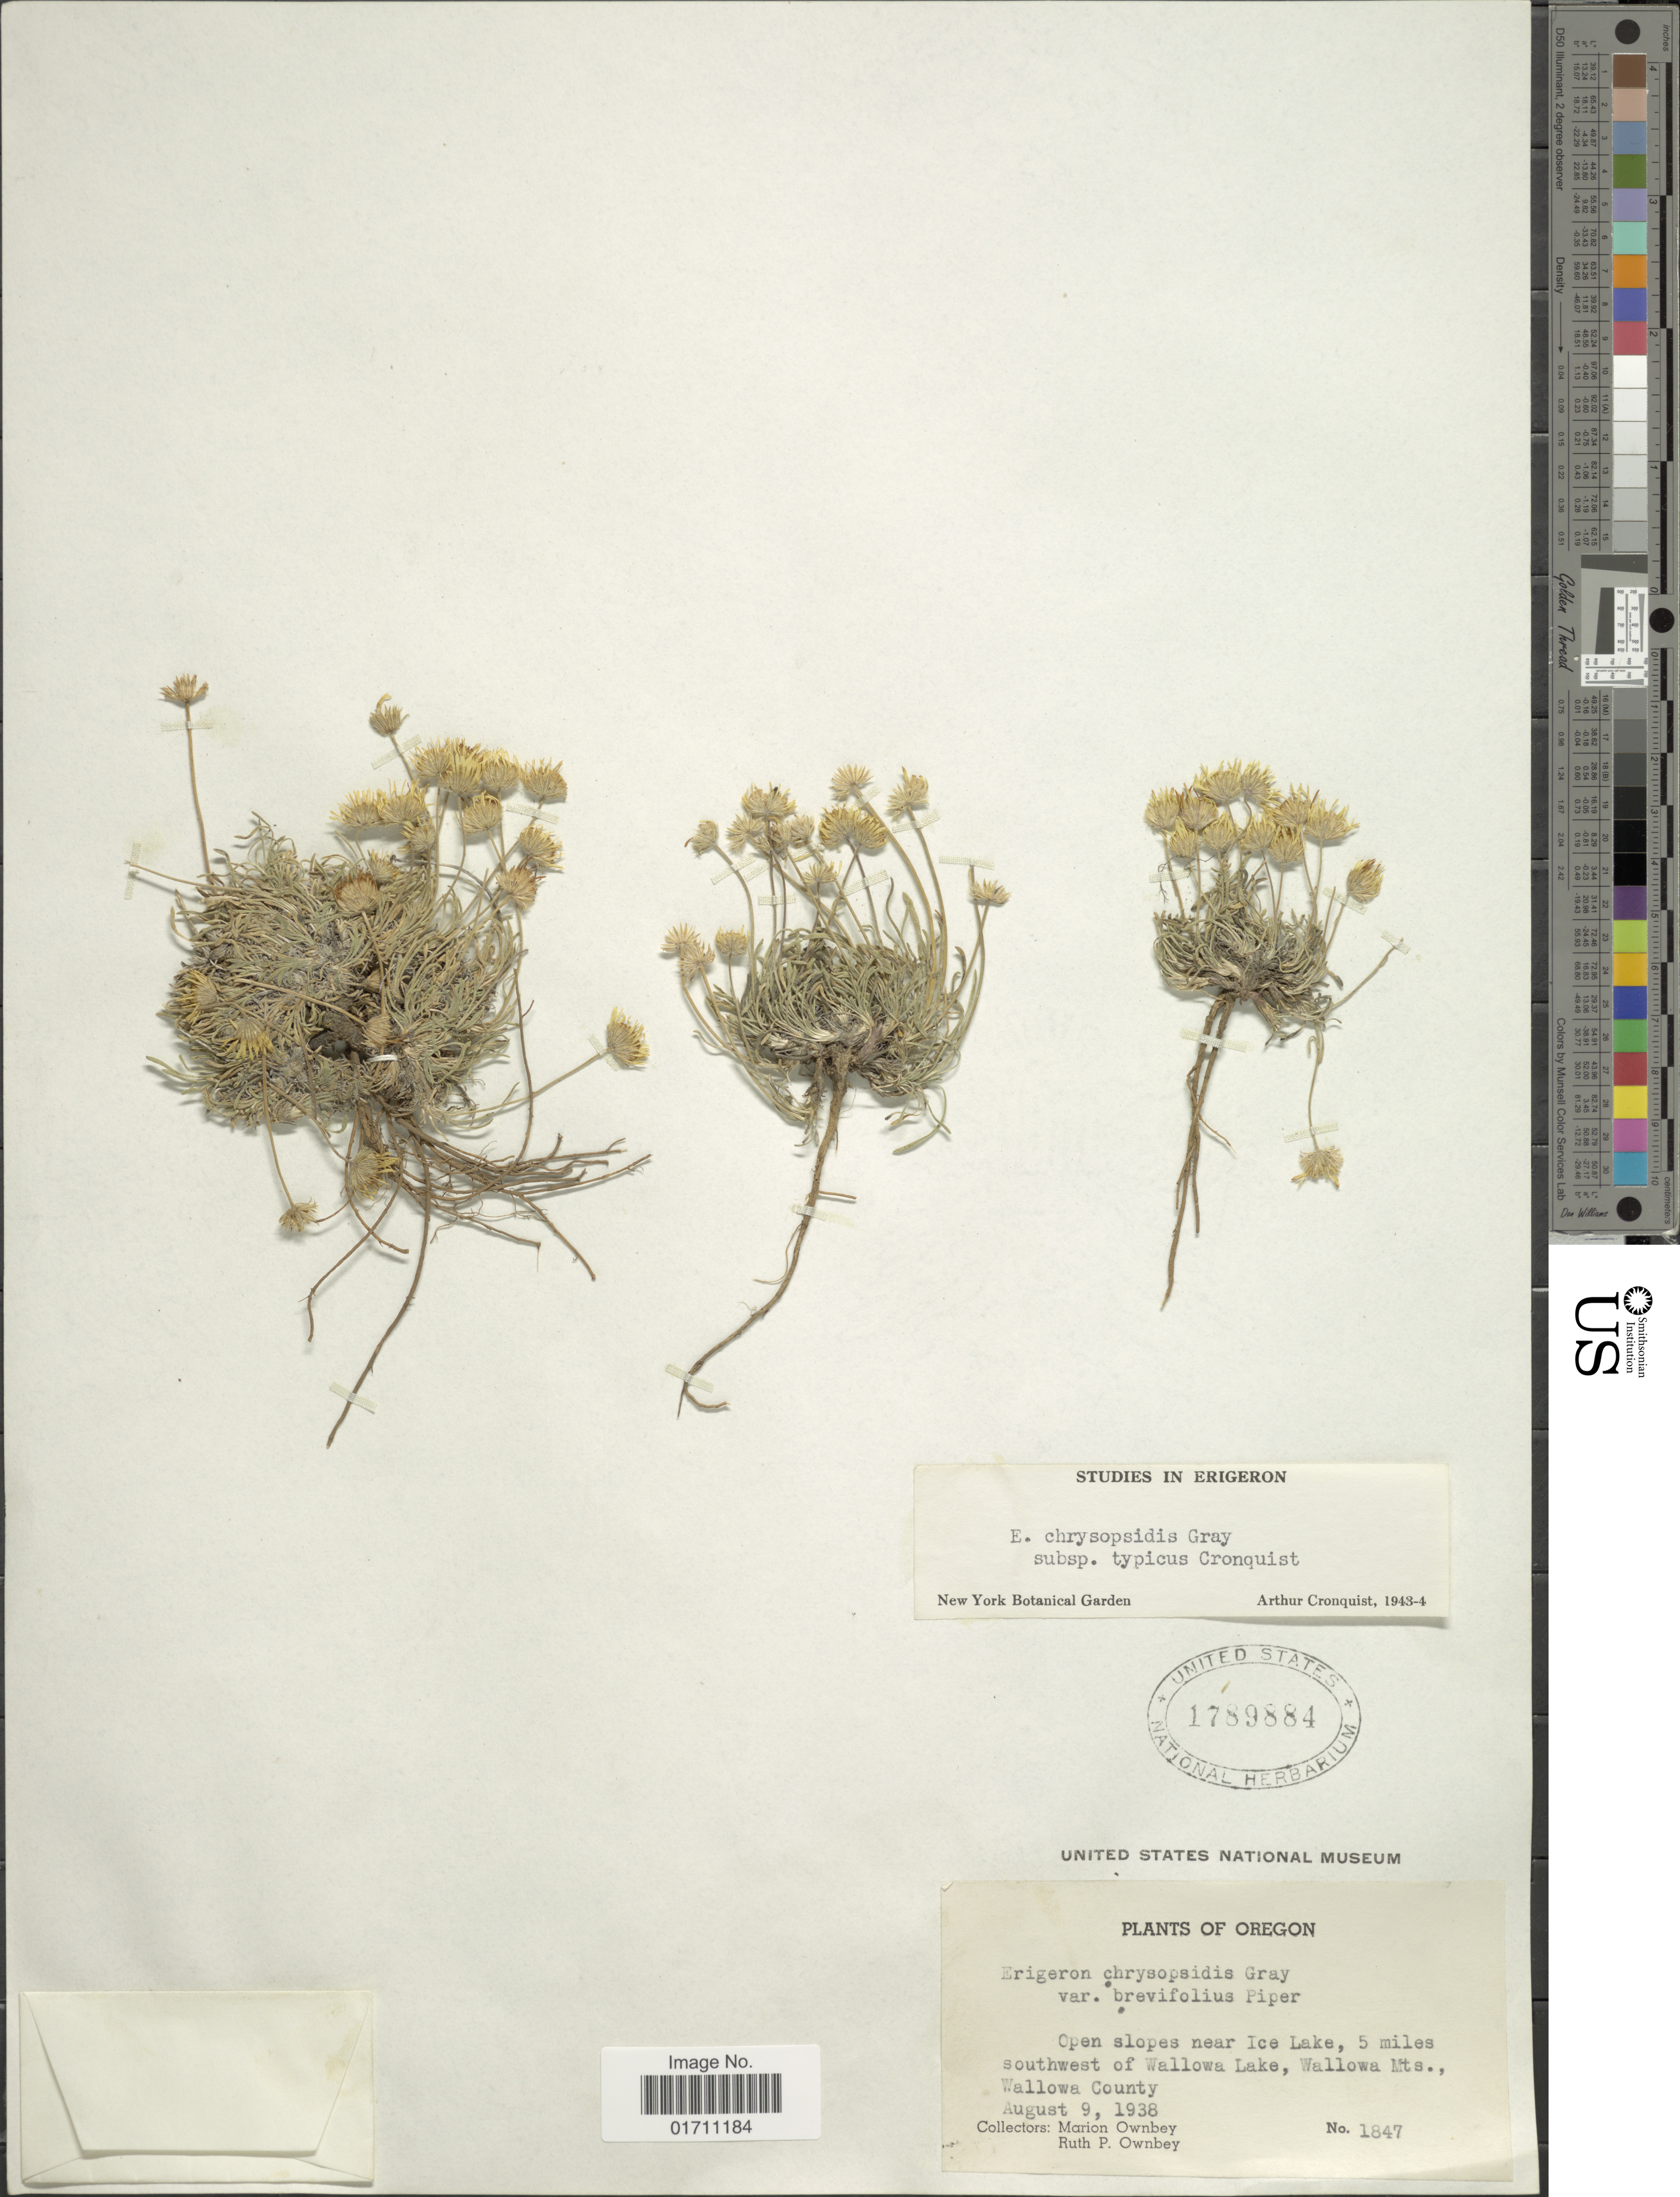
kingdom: Plantae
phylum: Tracheophyta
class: Magnoliopsida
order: Asterales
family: Asteraceae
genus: Erigeron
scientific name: Erigeron chrysopsidis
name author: A. Gray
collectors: F. M. Ownbey & R. Ownbey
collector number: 1847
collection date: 1938-08-09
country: United States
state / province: Oregon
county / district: Wallowa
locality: Open slopes near Ice lake, 5 miles southwest of Wallowa Lake, Wallowa Mts., Wallowa County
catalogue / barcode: US 1789884